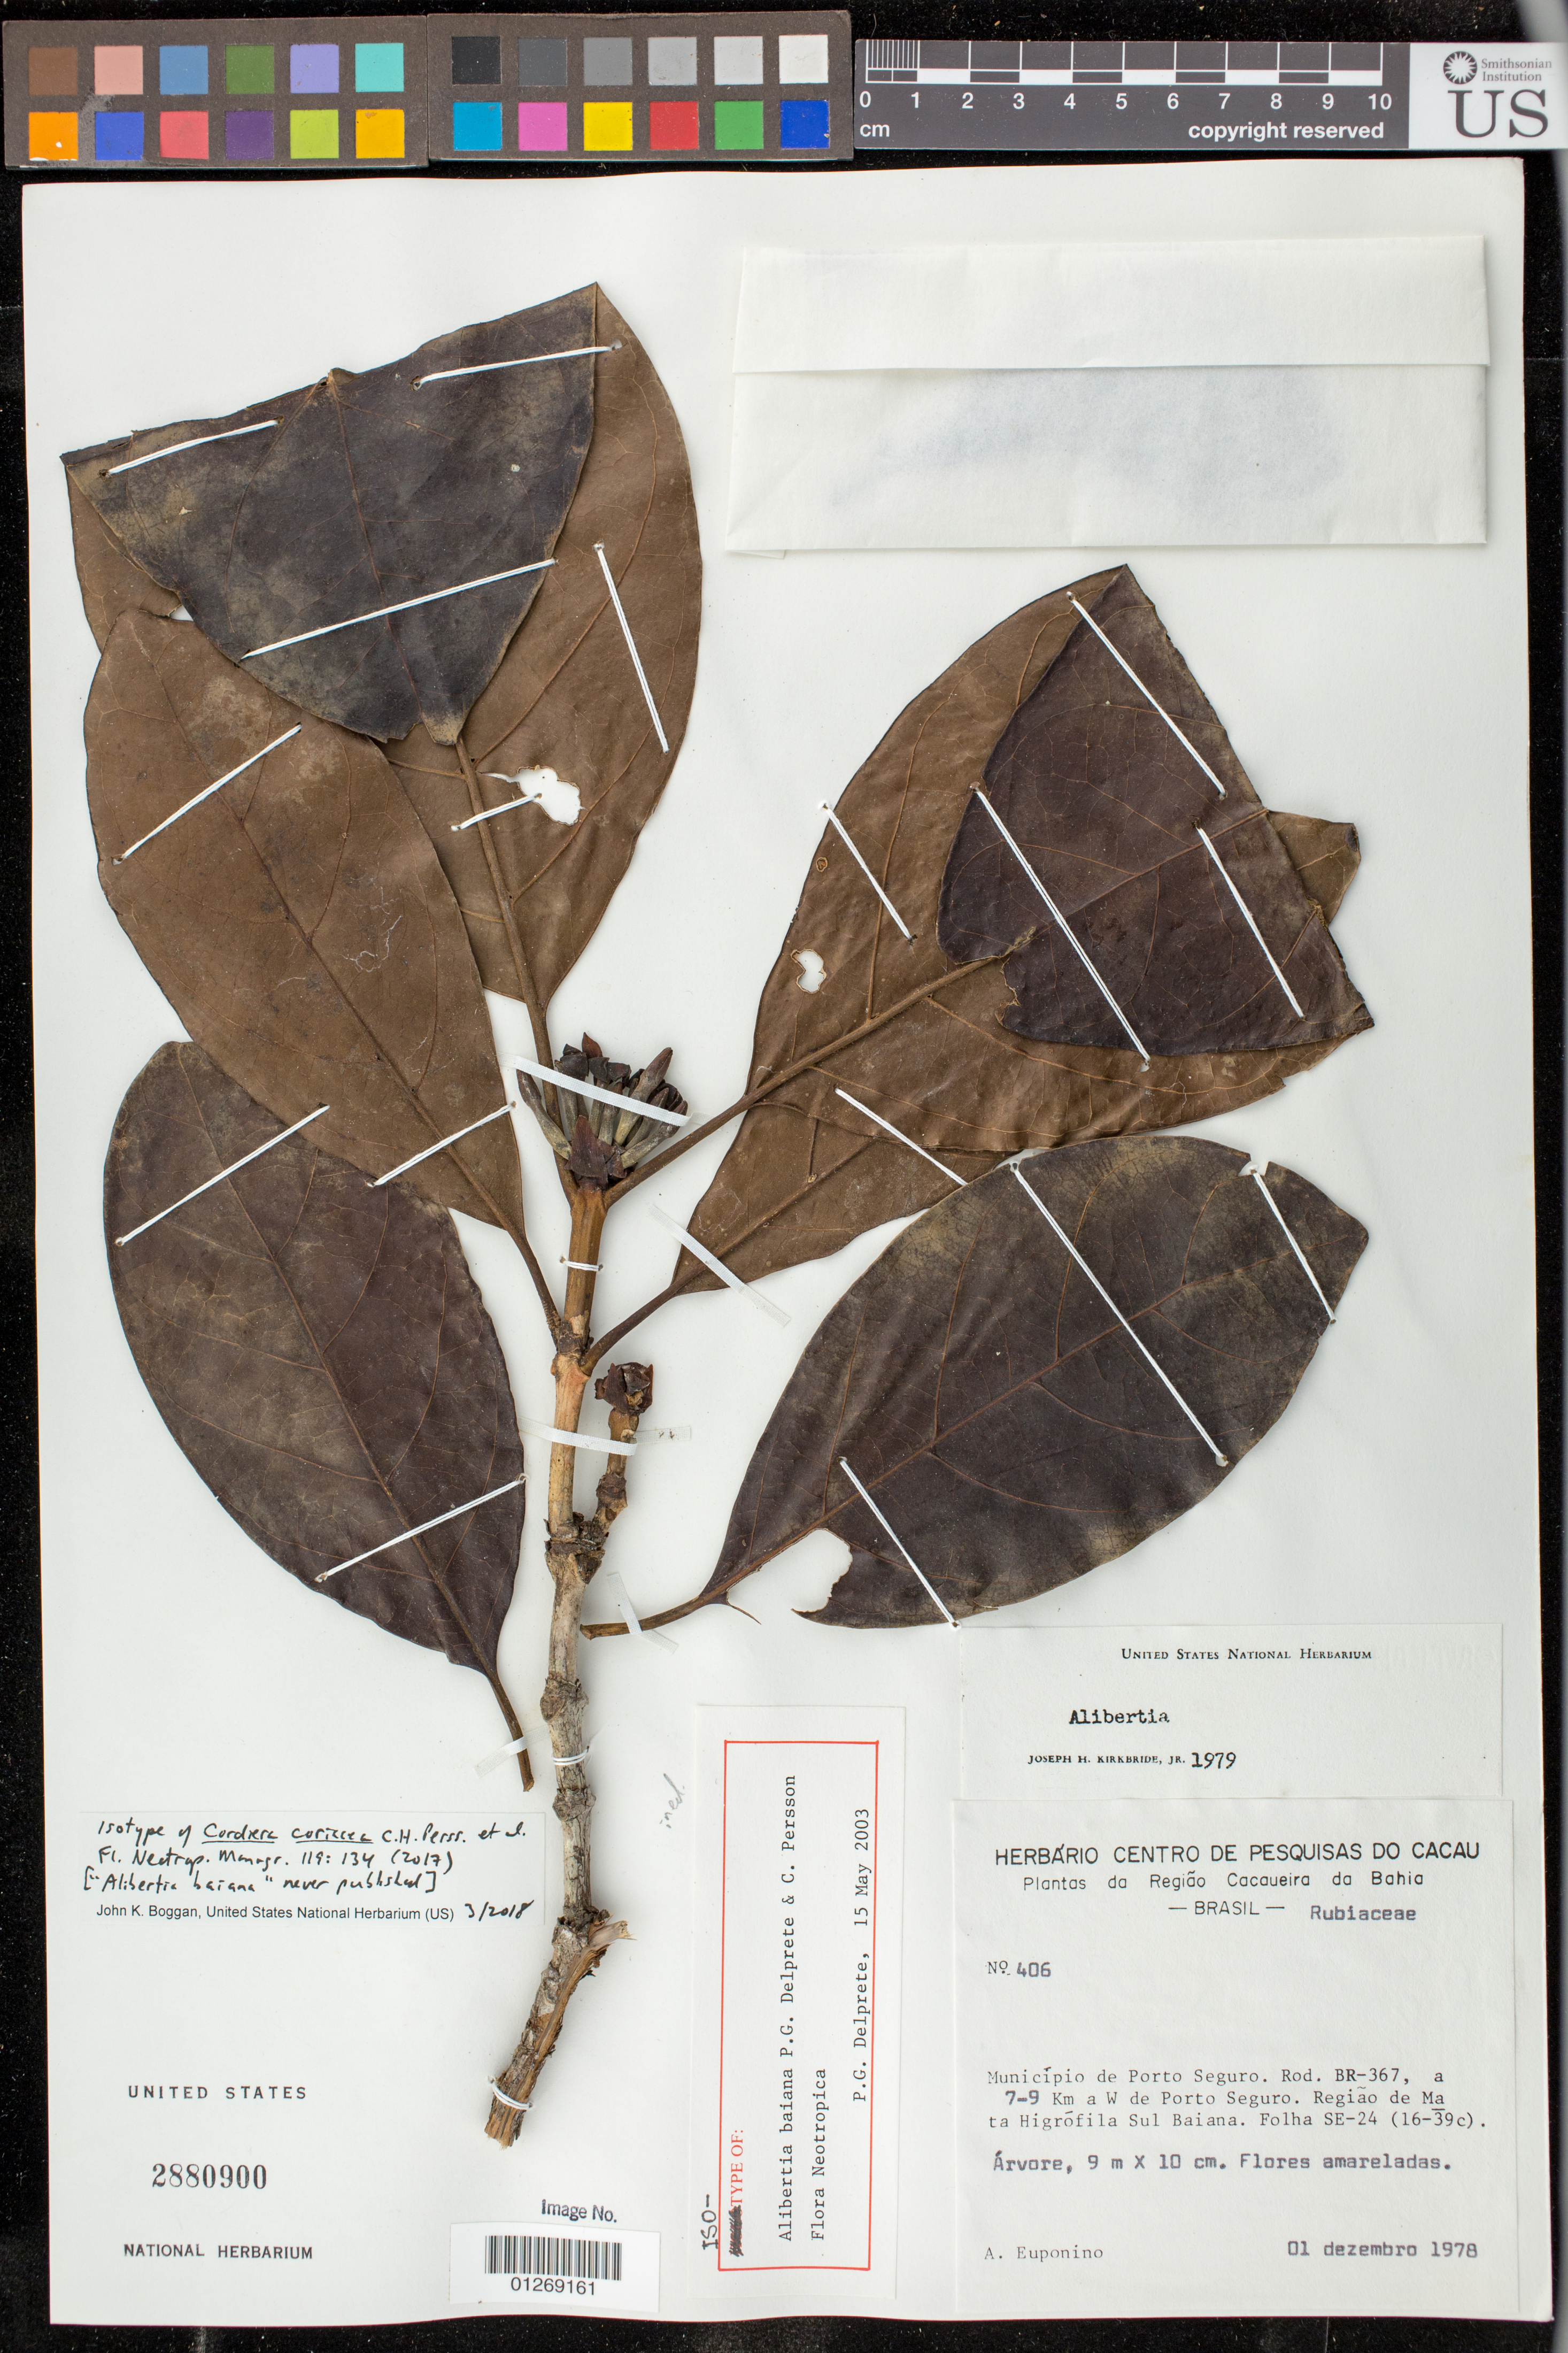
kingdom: Plantae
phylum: Tracheophyta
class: Magnoliopsida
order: Gentianales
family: Rubiaceae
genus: Cordiera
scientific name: Cordiera coriacea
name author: C.H. Perss. et al.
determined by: Boggan, J. K., (US), NMNH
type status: Isotype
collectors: A. Euponino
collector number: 406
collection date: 1978-12-01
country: Brazil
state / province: Bahia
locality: Município de Porto Sguro. Rod. BR-367, a 7-9 km a W de Porto Seguro.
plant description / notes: Specimen annotated by P.G. Delprete (2003) as isotype of Alibertia baiana P.G. Delprete & C. Persson [ined. name, never published]; protologue of Cordiera coriacea C.H. Perss. & Delprete cites this collection as type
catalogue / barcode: US 2880900